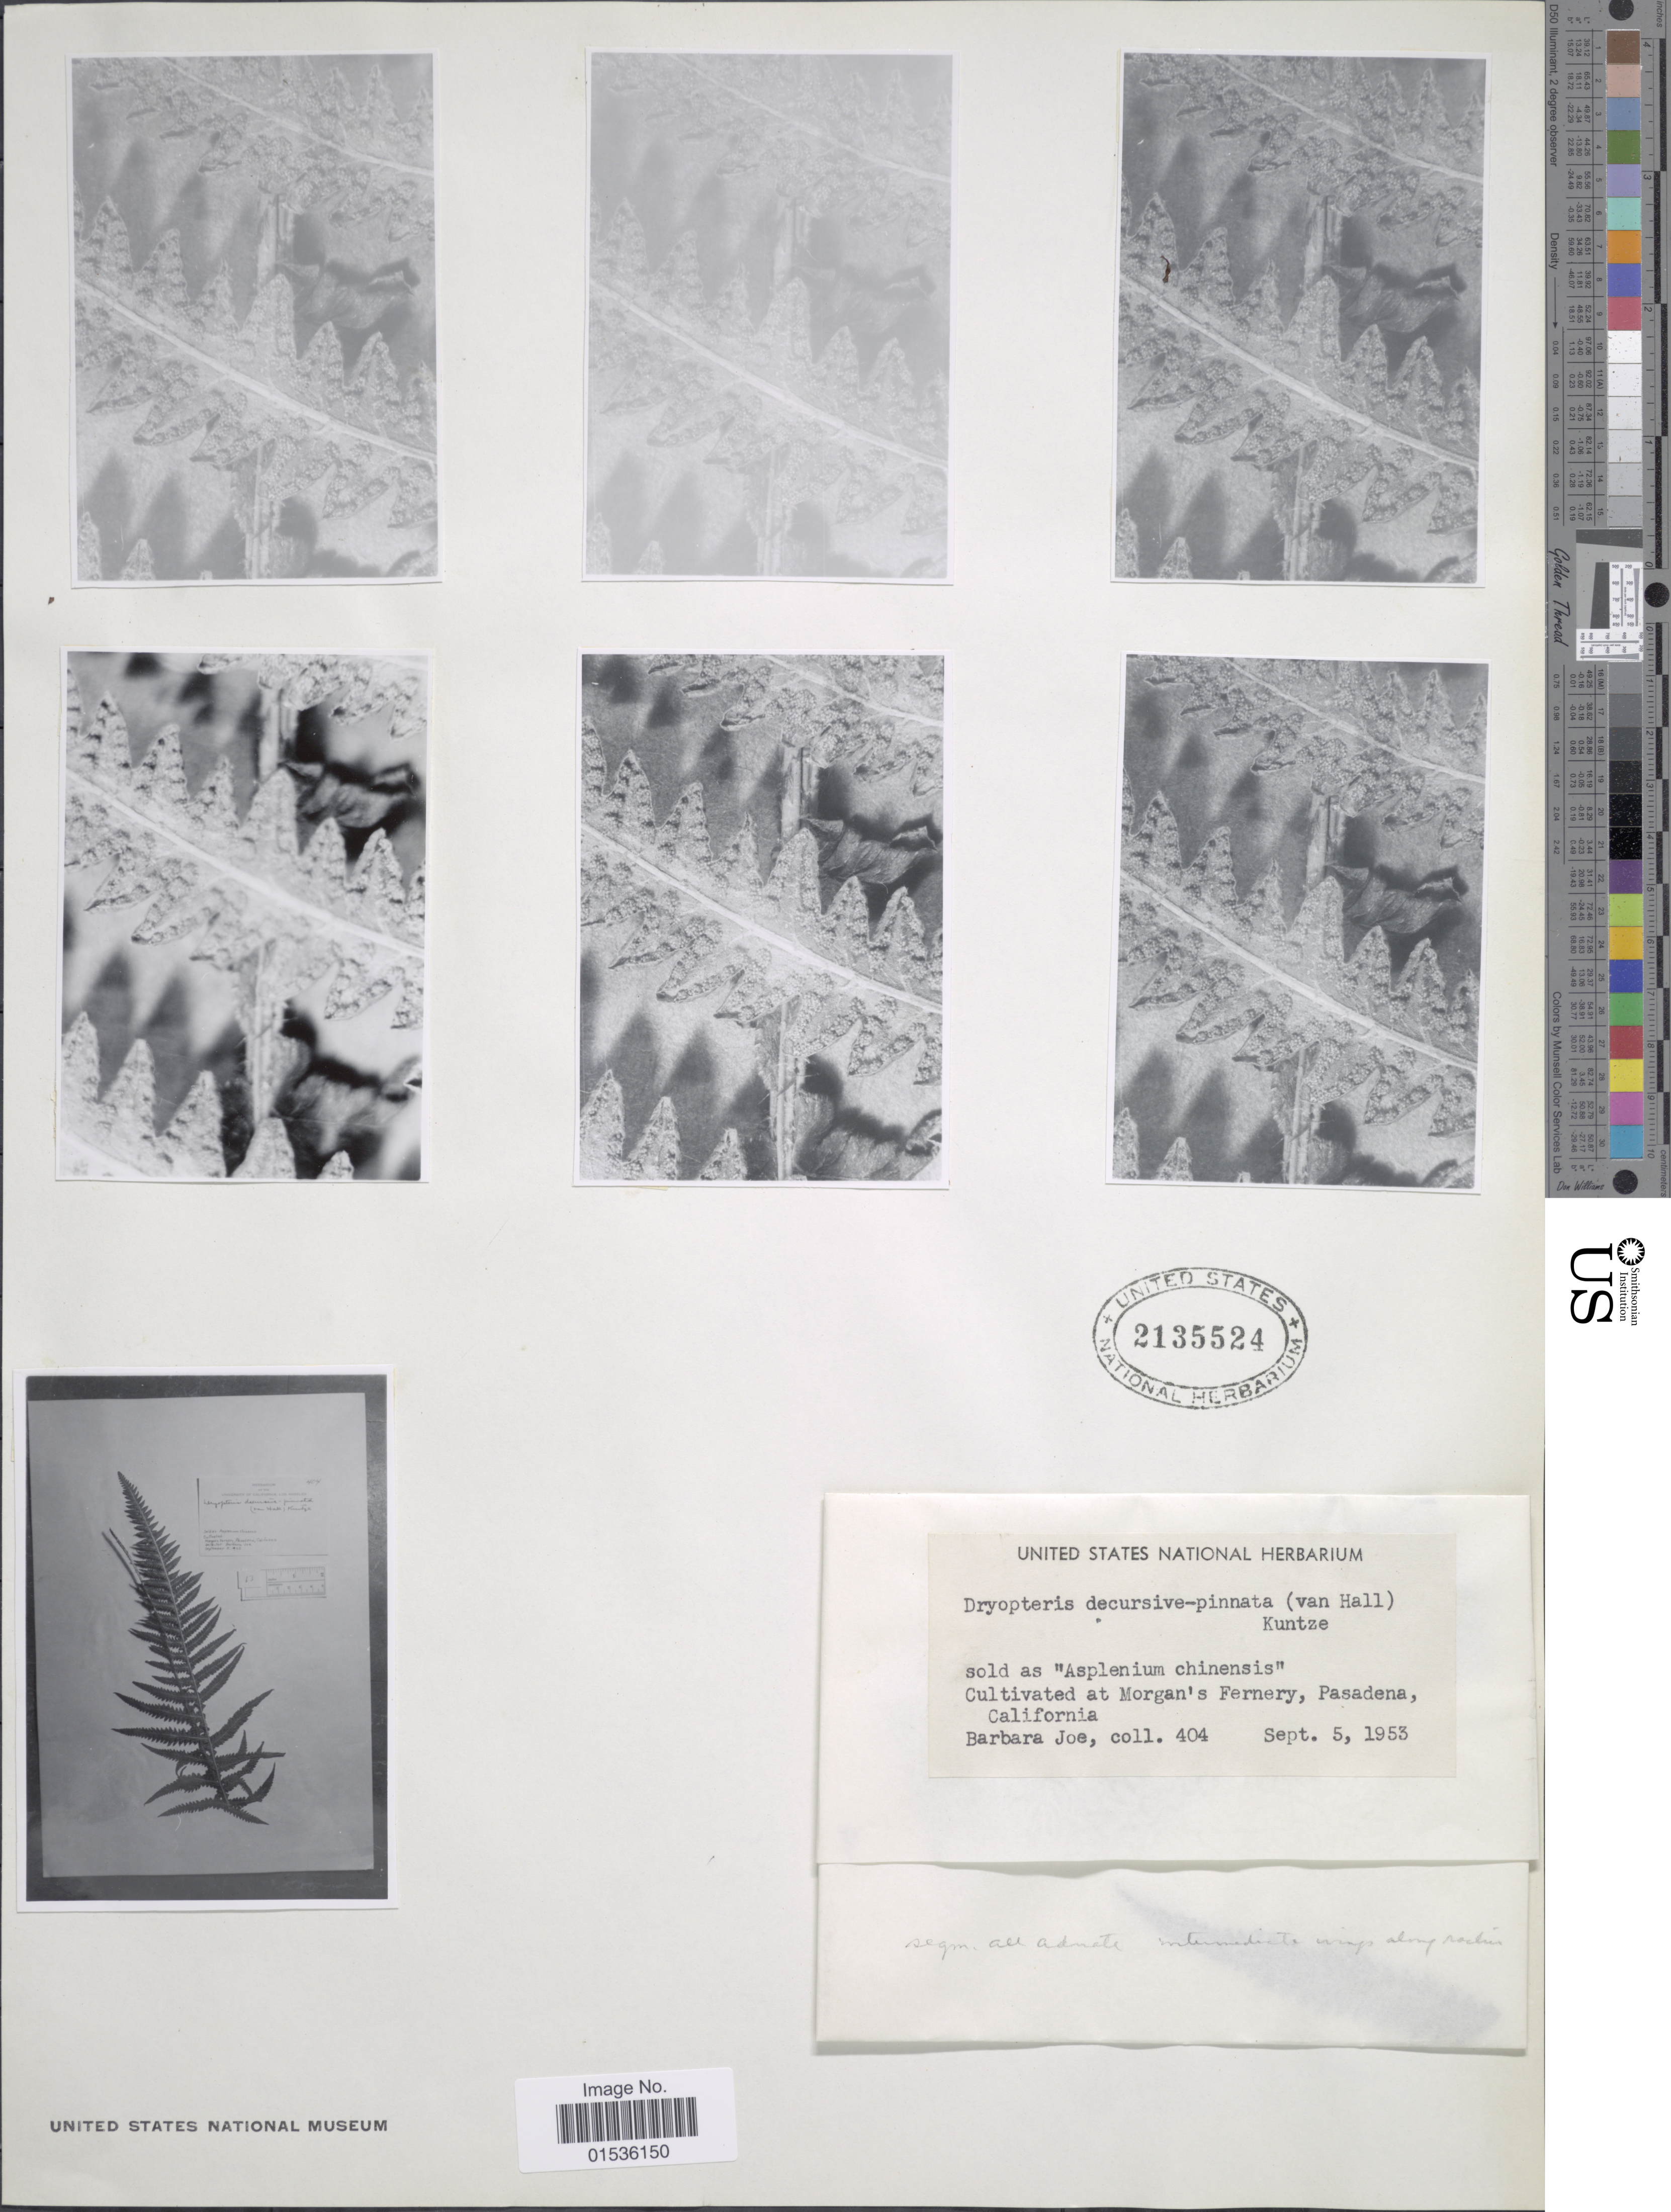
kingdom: Plantae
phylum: Tracheophyta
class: Polypodiopsida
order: Polypodiales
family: Thelypteridaceae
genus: Phegopteris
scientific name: Phegopteris decursivepinnata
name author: (H.C. Hall) Fée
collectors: B. Joe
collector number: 404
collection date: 1953-09-05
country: United States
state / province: California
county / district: Los Angeles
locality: Cultivated at Morgans'Fernery, Pasadena, California.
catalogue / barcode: US 2135524